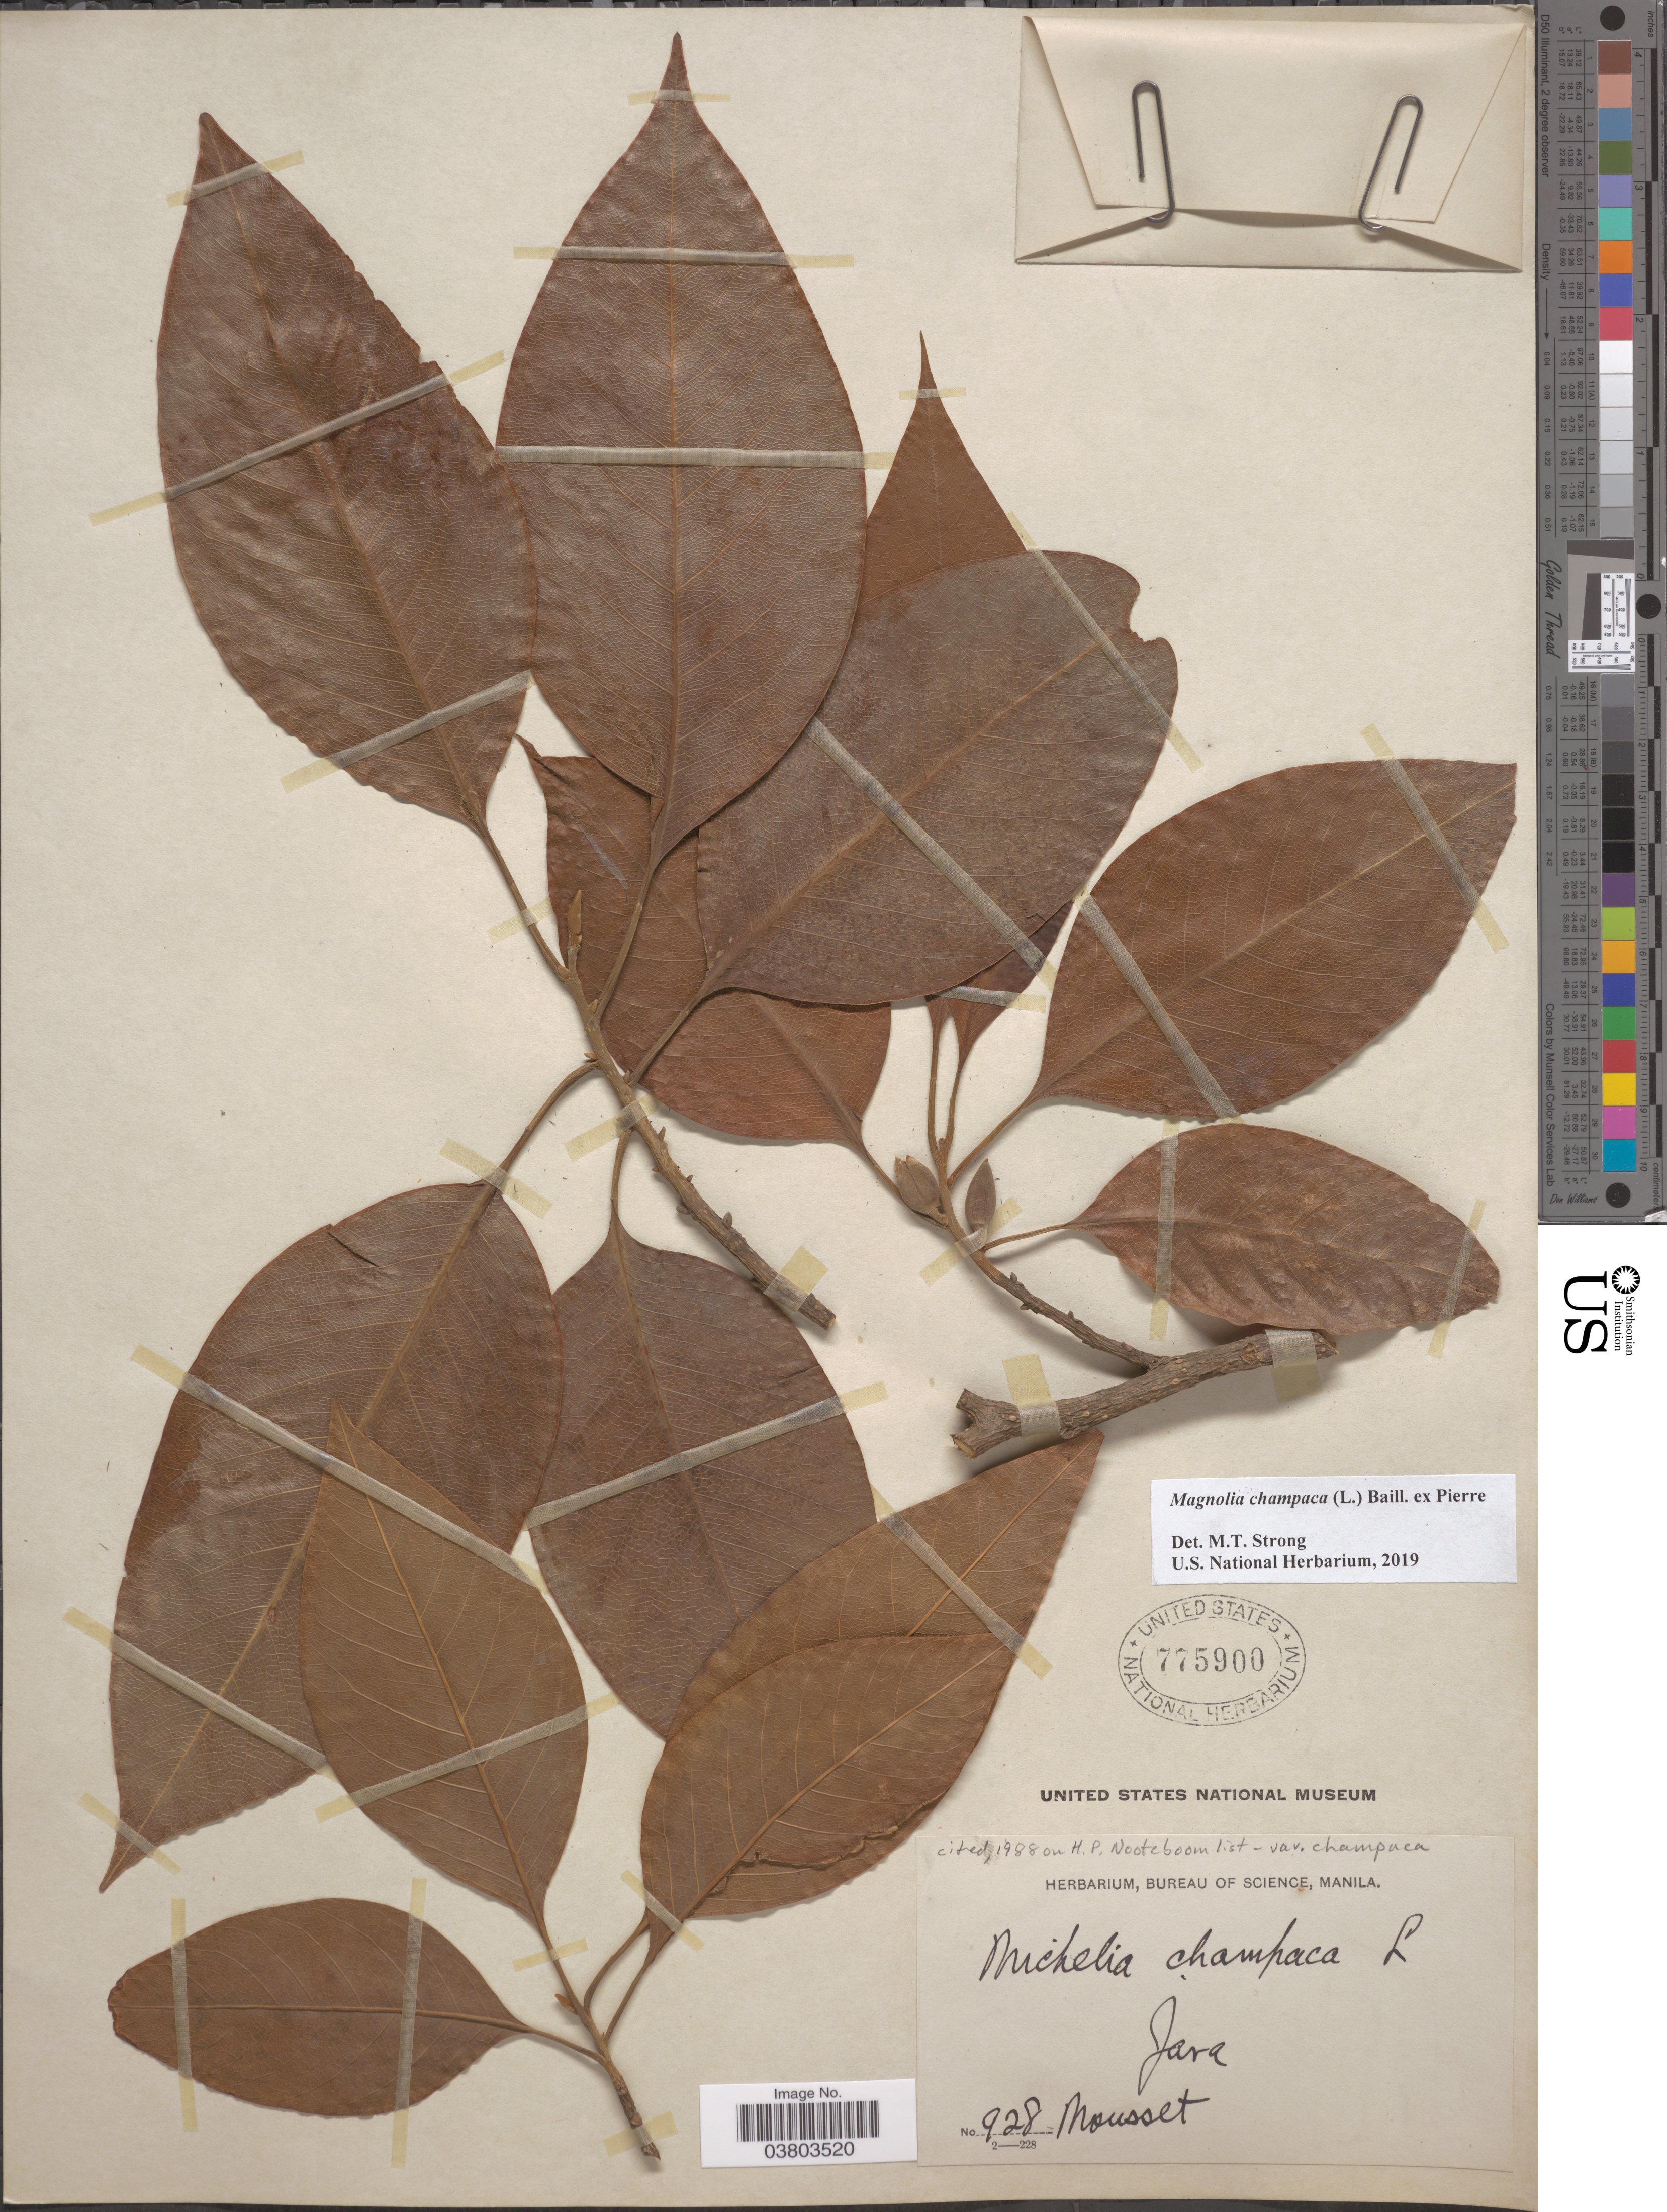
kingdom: Plantae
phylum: Tracheophyta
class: Magnoliopsida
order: Magnoliales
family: Magnoliaceae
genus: Magnolia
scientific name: Magnolia champaca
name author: (L.) Baill. ex Pierre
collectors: Mousset, --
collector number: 928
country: Indonesia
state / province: Java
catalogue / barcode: US 775900